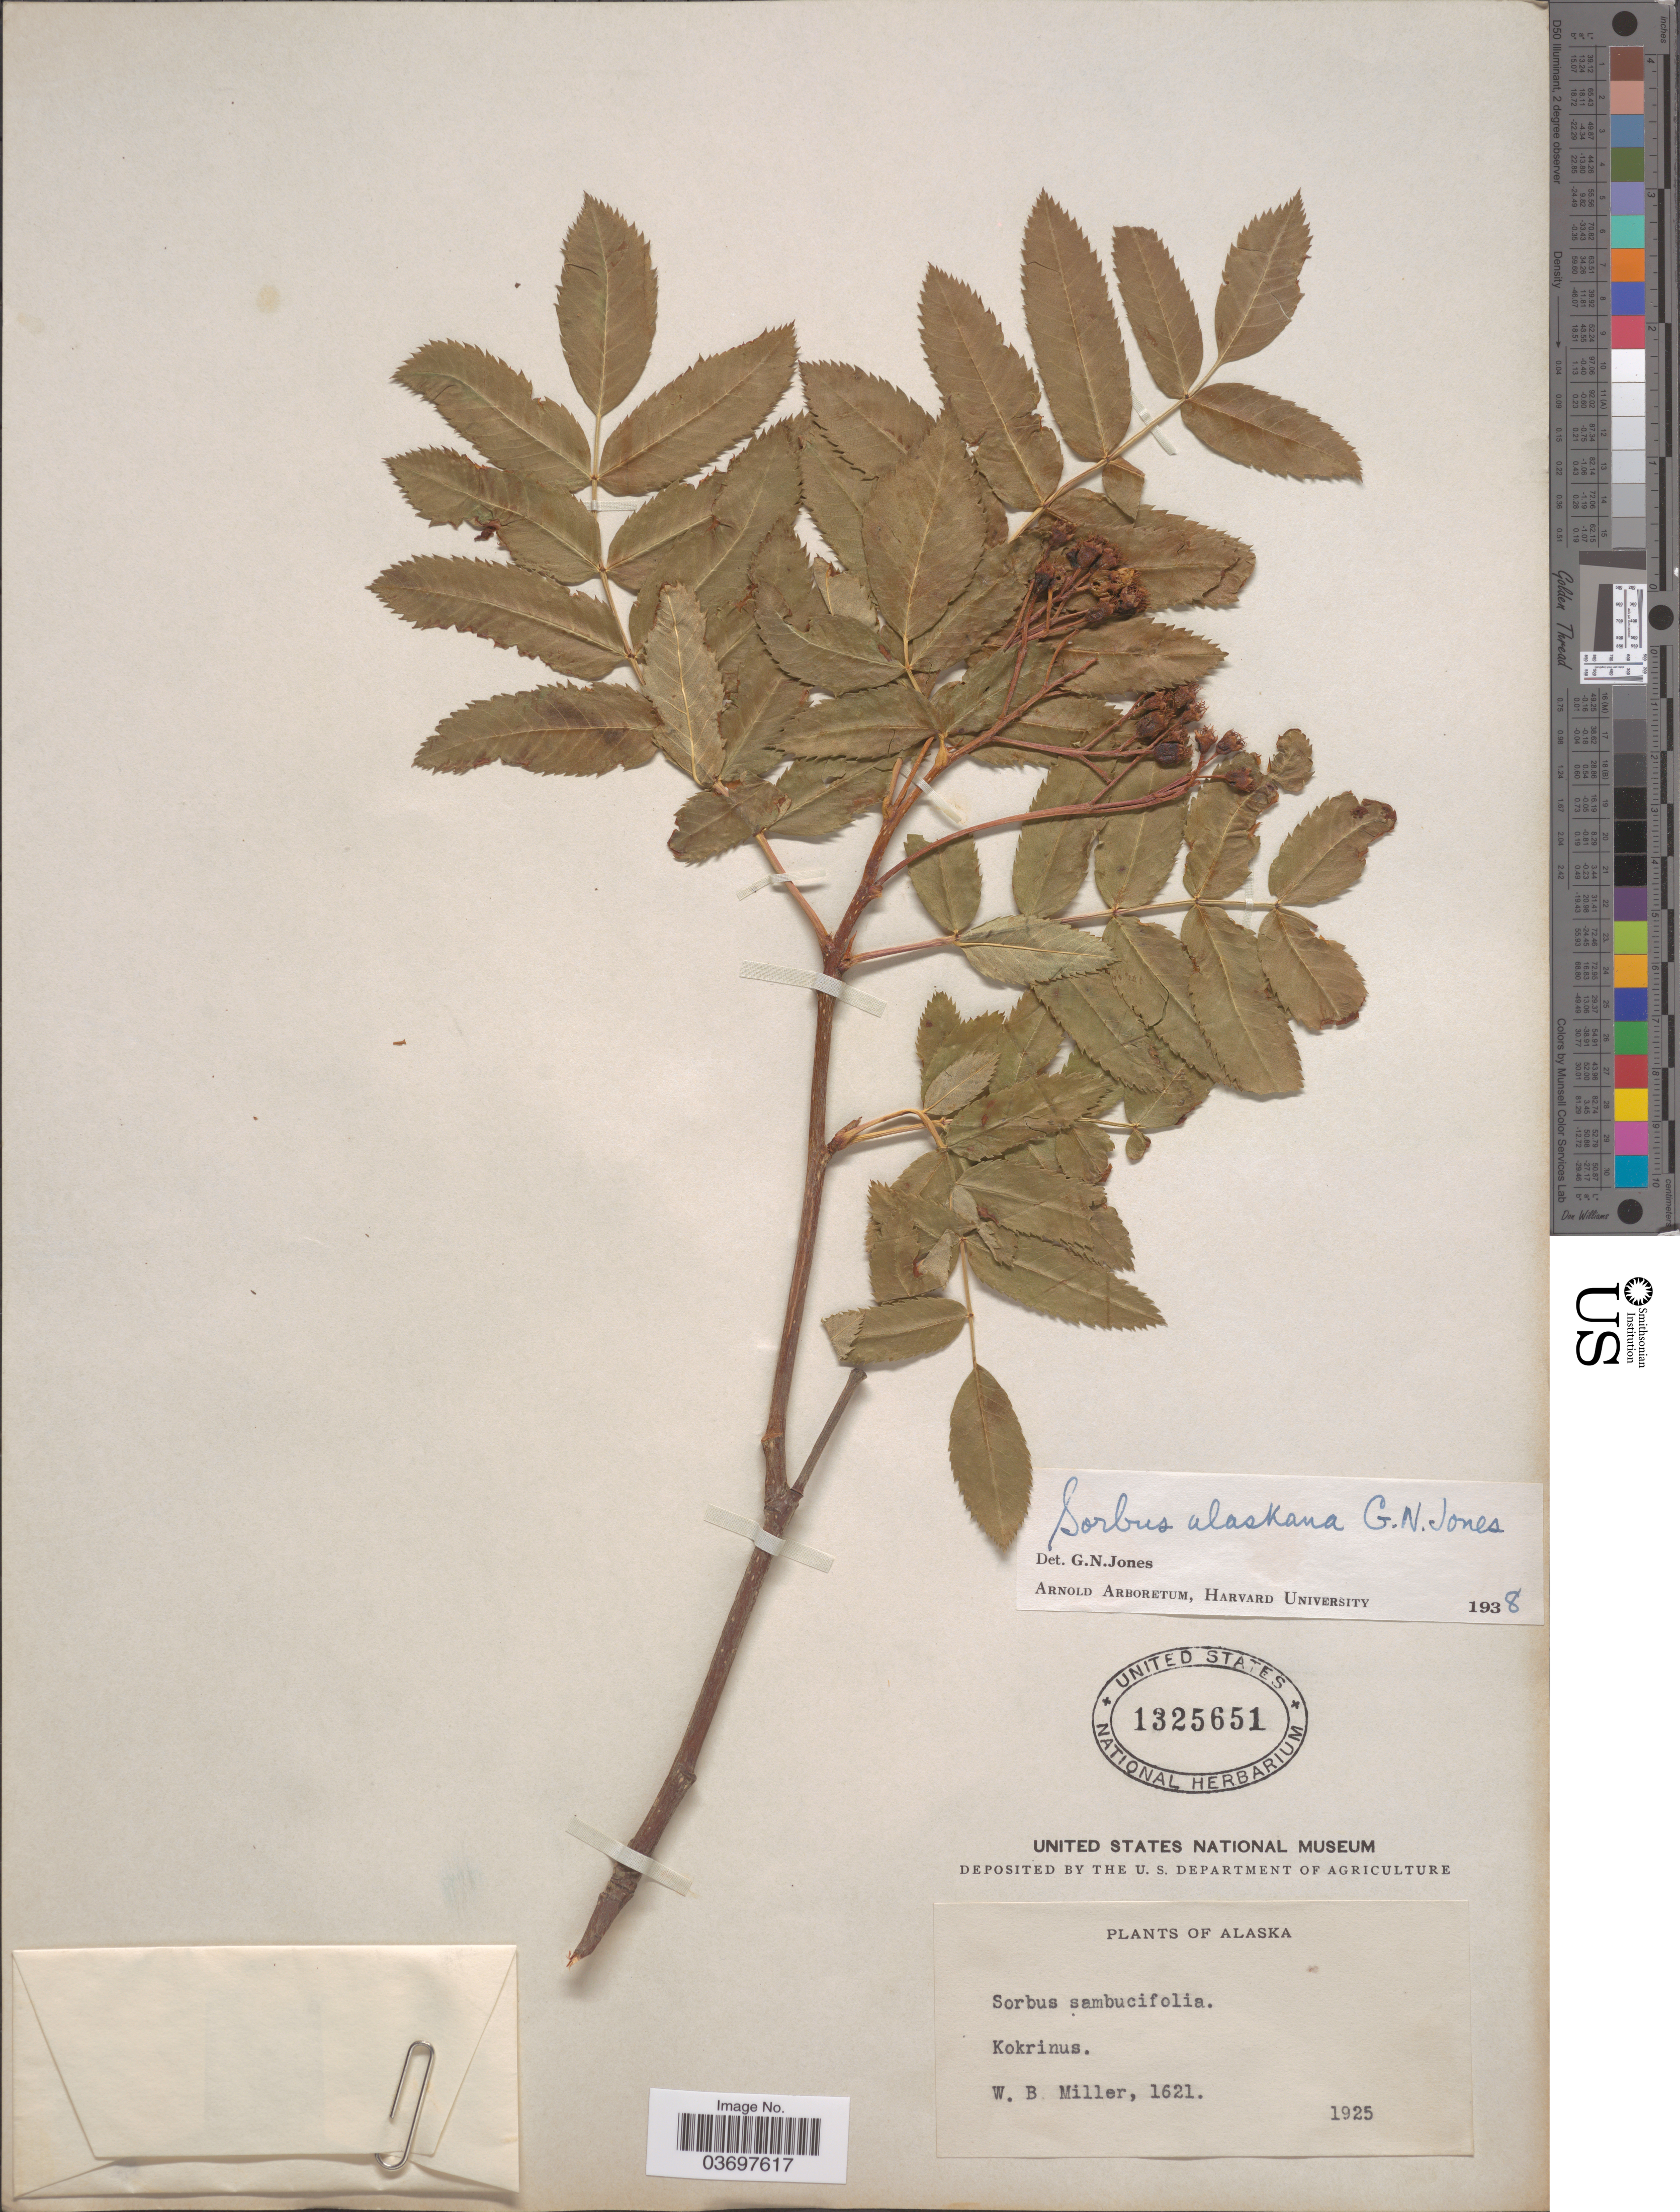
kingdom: Plantae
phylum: Tracheophyta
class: Magnoliopsida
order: Rosales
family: Rosaceae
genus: Sorbus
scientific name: Sorbus sambucifolia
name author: (Cham. & Schltdl.) M. Roem.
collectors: W. Miller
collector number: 1621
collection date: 1925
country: United States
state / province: Alaska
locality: Kokrinus.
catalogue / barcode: US 1325651